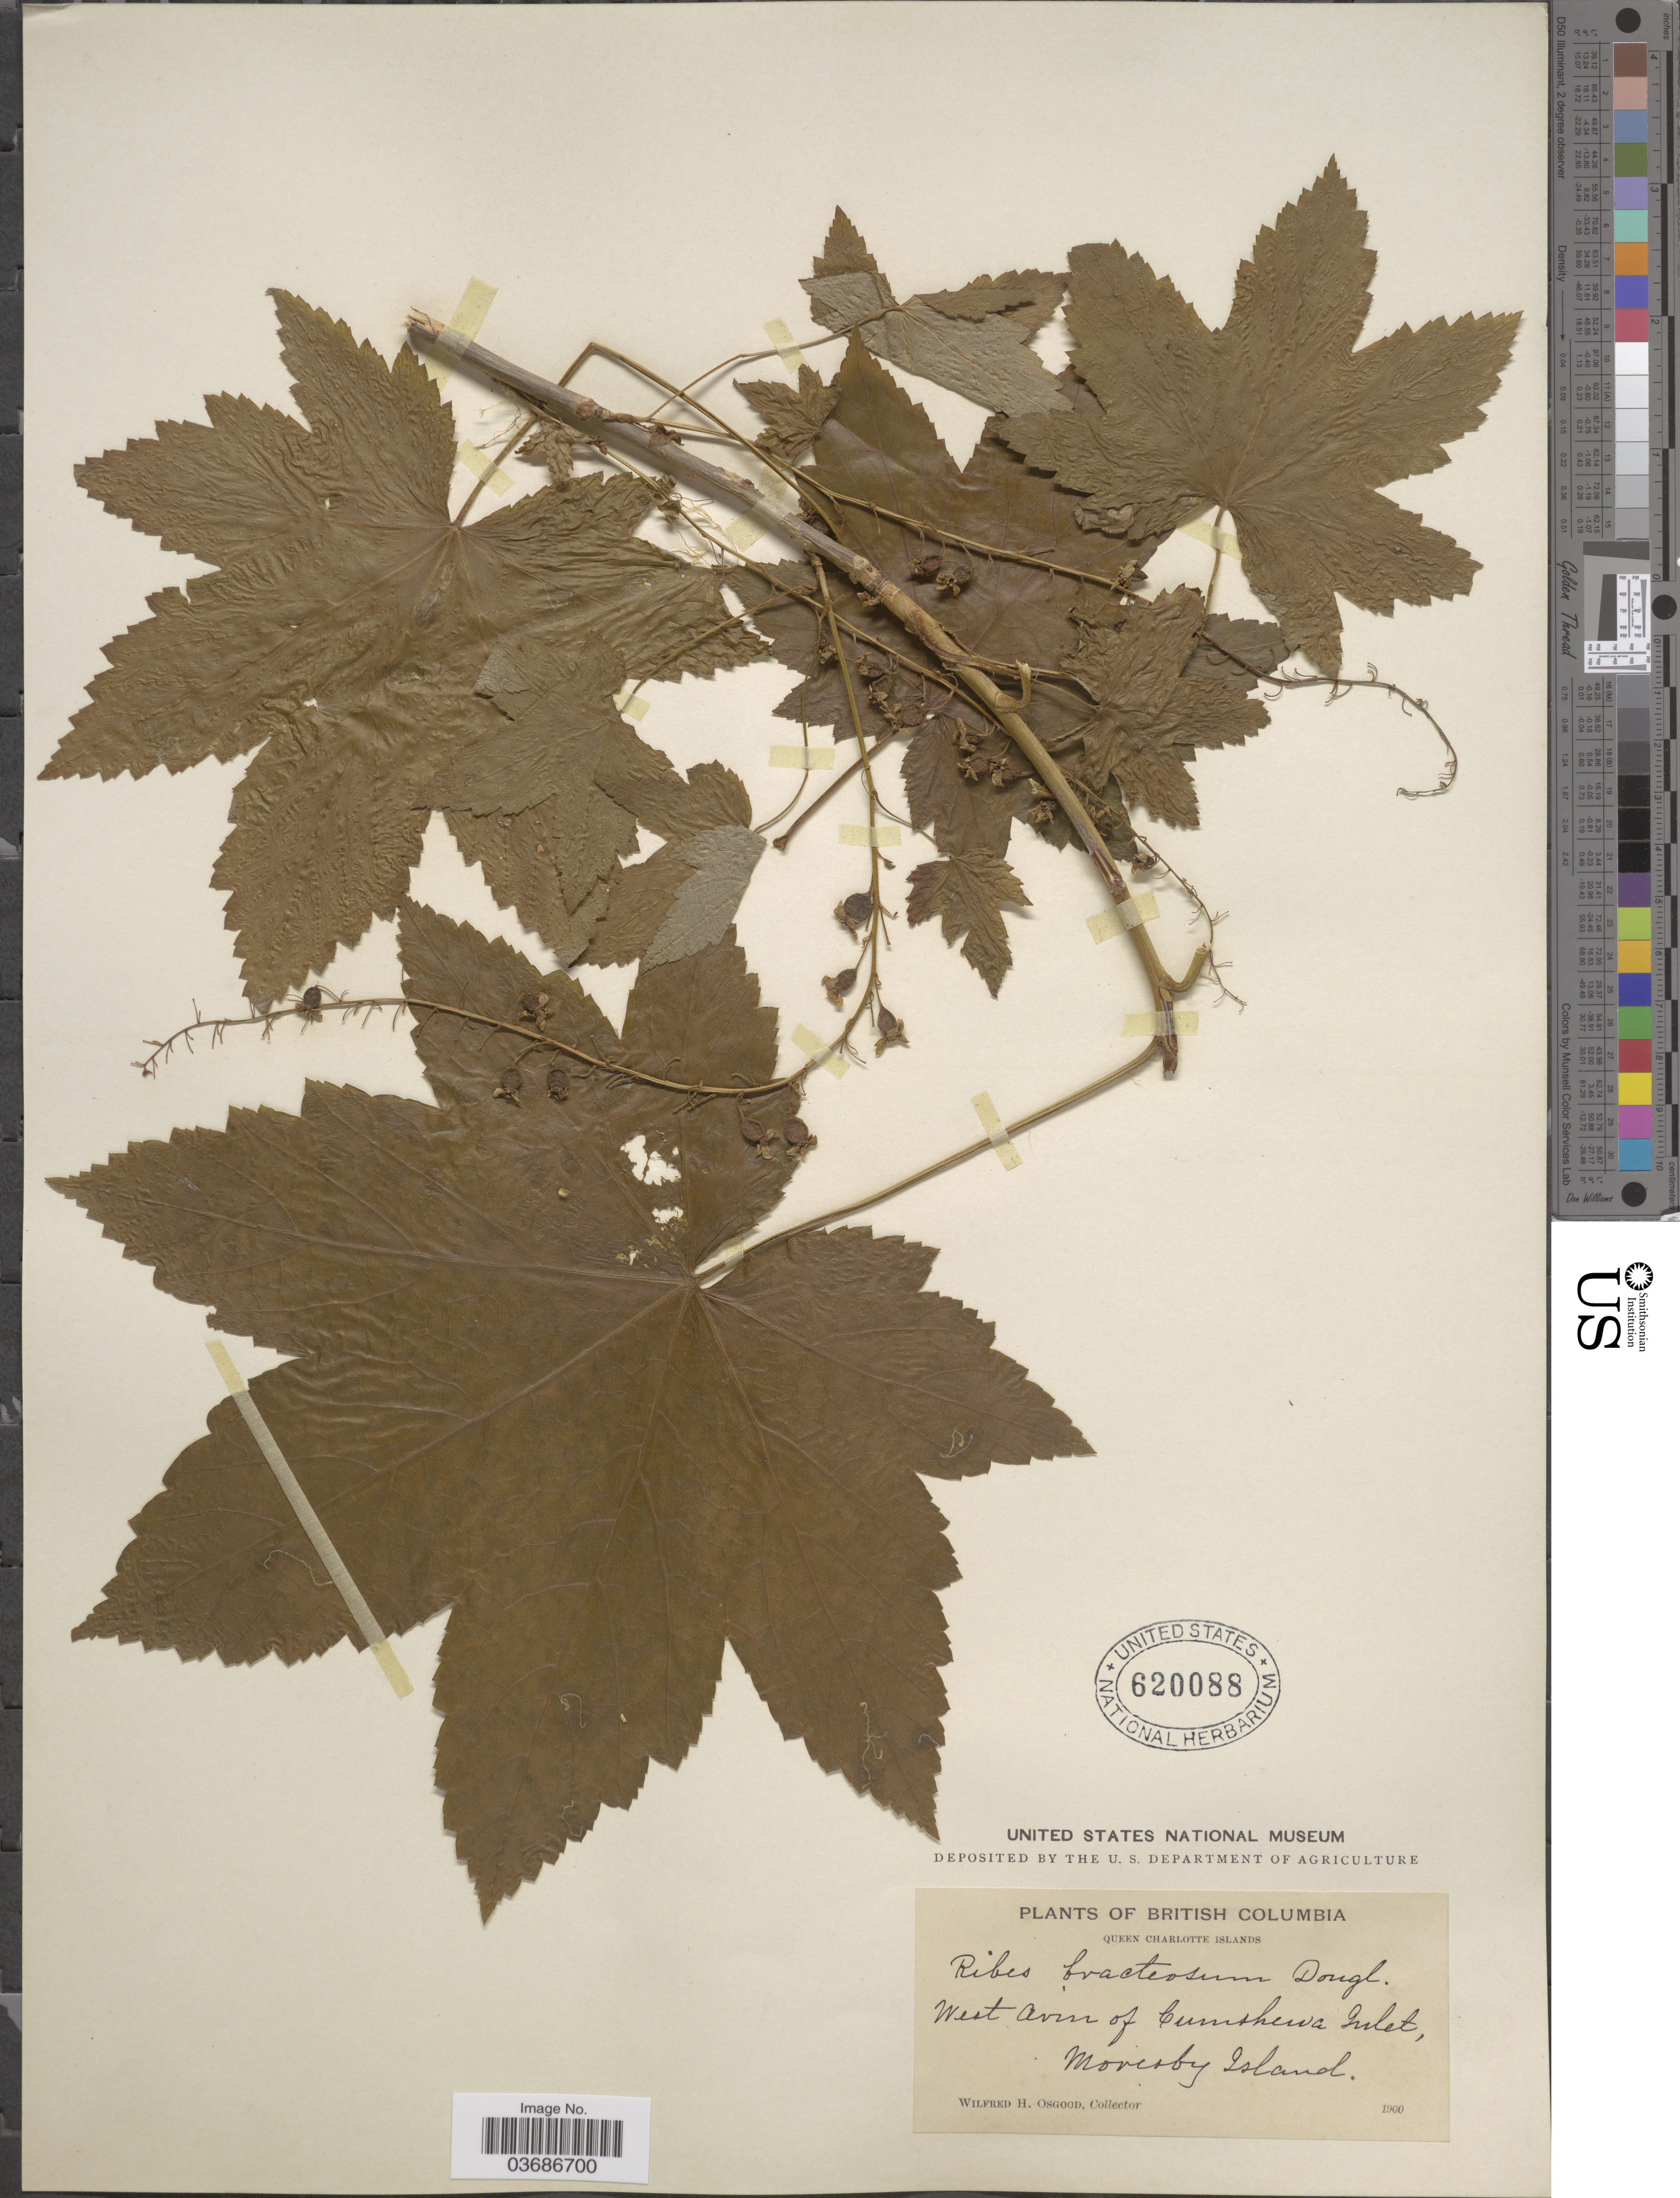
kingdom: Plantae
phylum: Tracheophyta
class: Magnoliopsida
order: Saxifragales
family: Grossulariaceae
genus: Ribes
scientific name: Ribes bracteosum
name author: Douglas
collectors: W. Osgood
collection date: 1900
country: Canada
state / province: British Columbia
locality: Queen Charlotte Islands. West Arm of Cumshewa Inlet, Moresby Island.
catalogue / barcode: US 620088